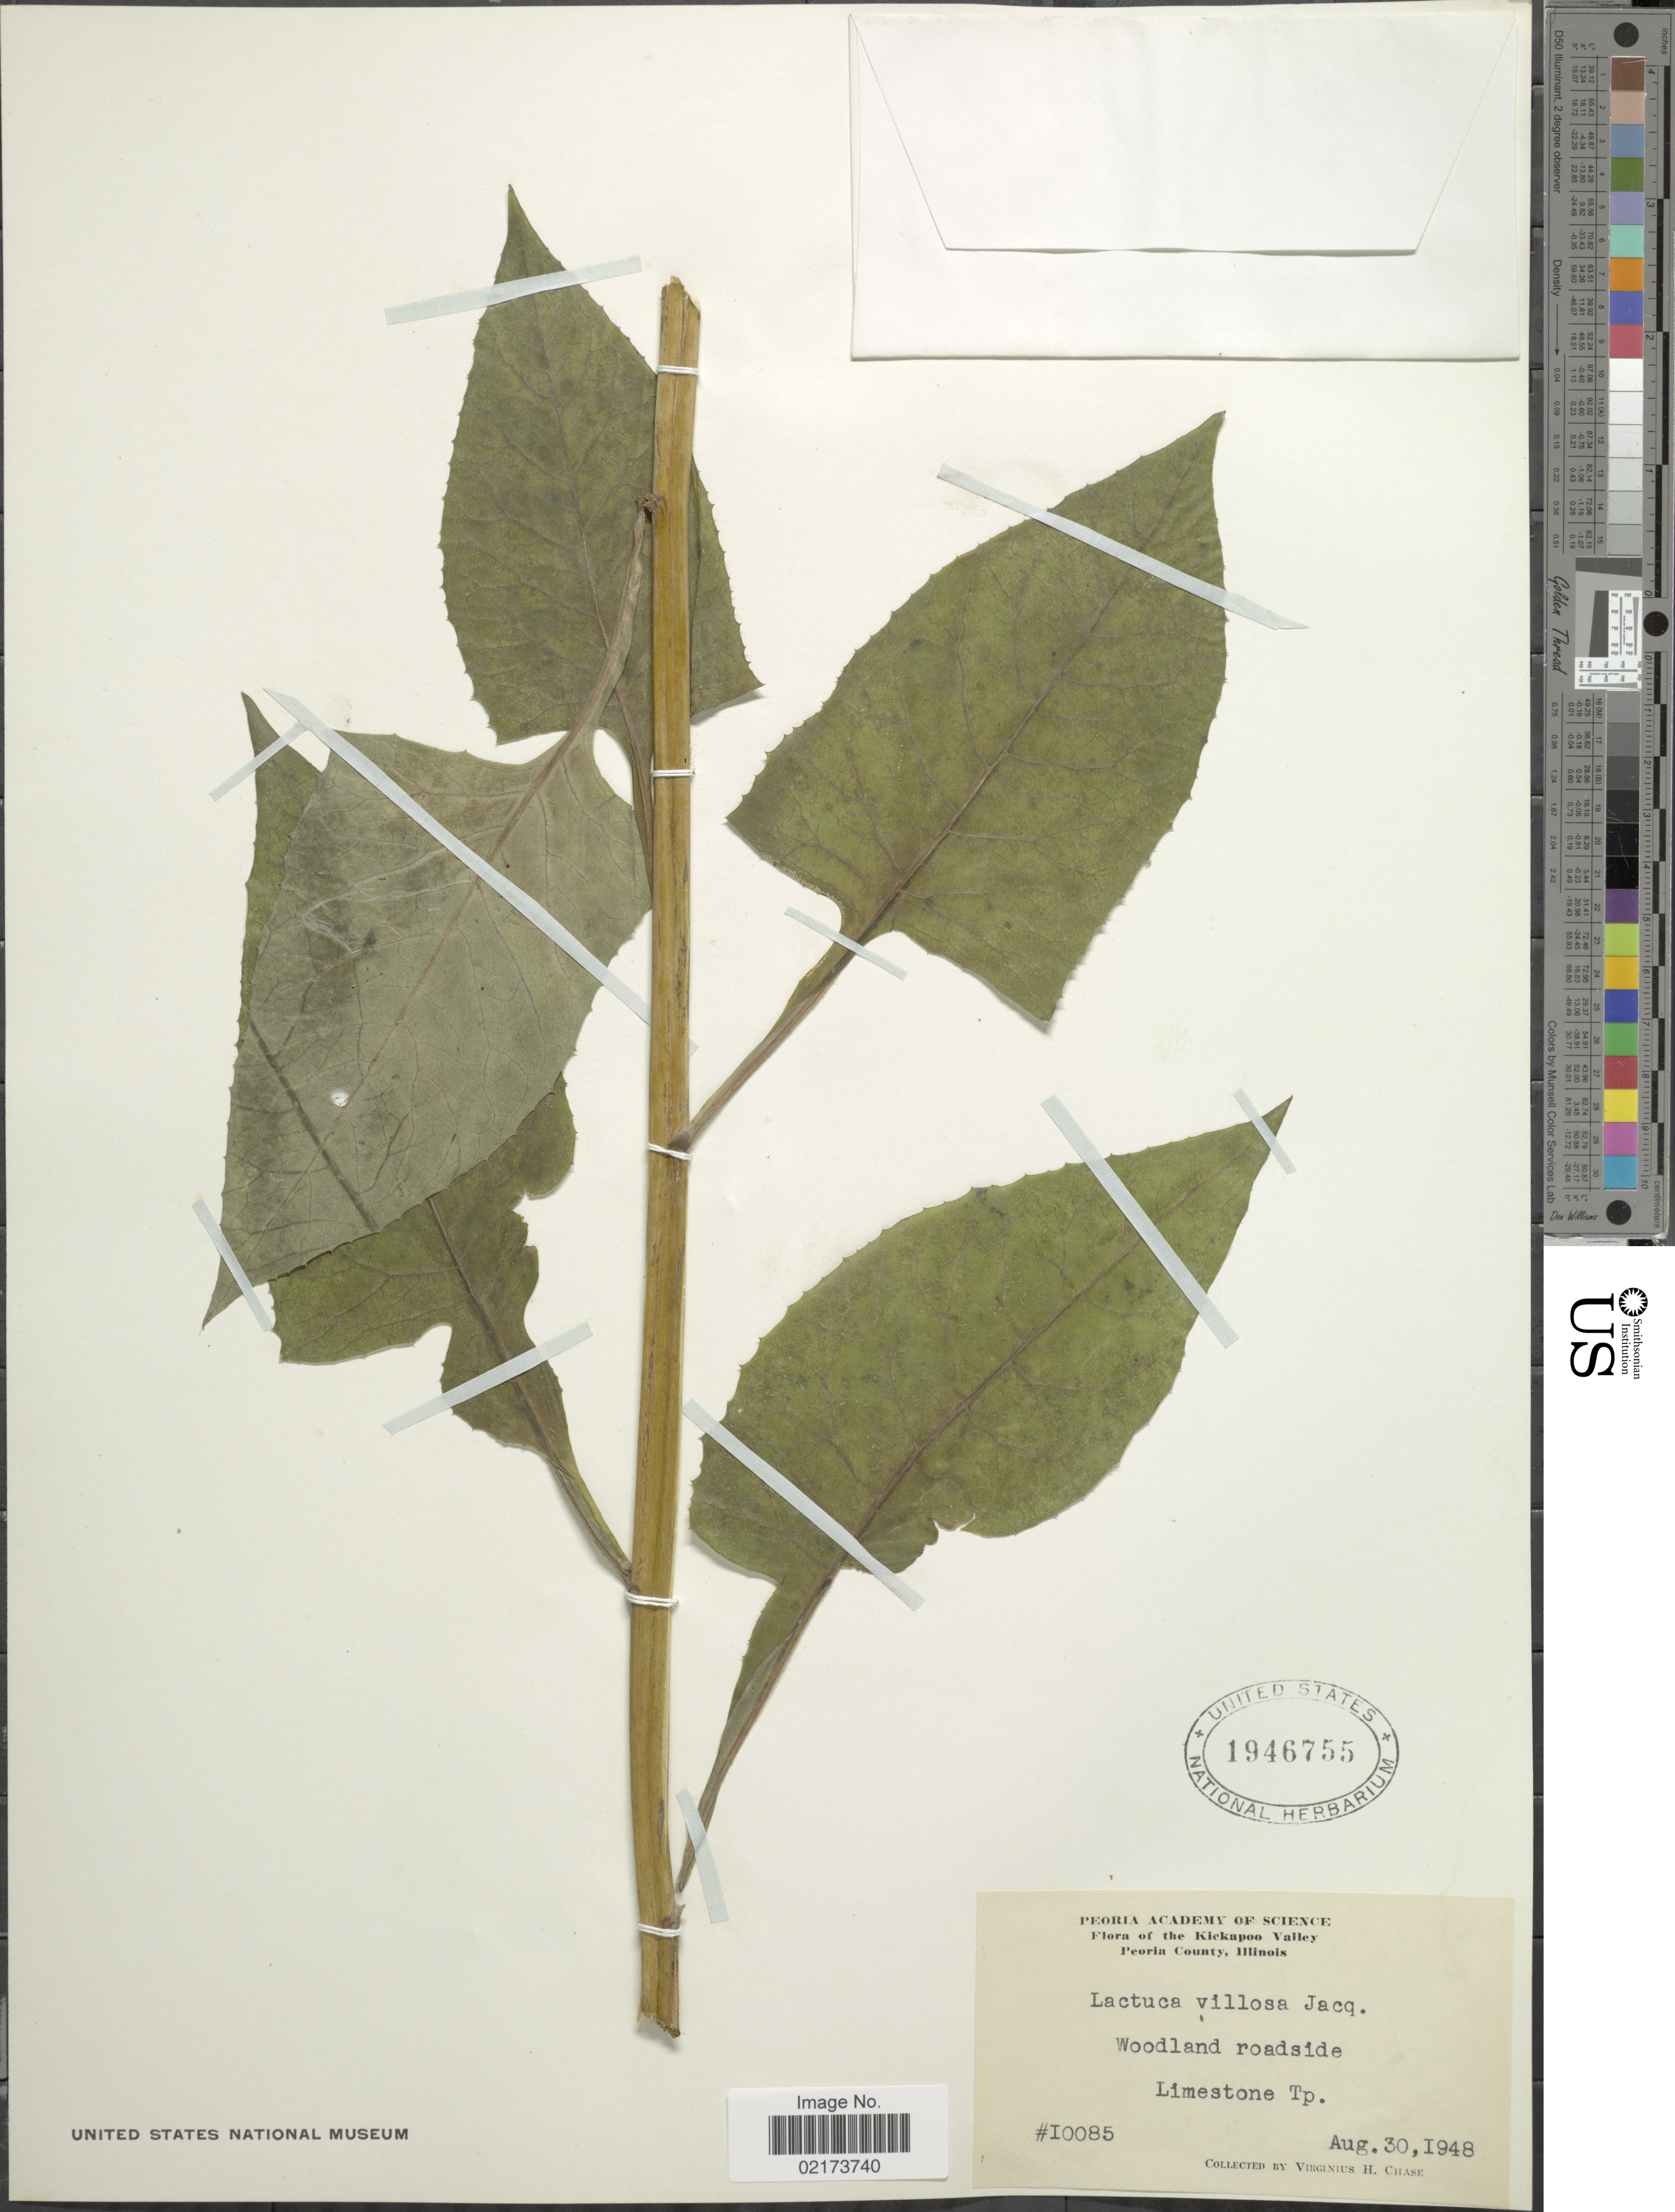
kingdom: Plantae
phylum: Tracheophyta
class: Magnoliopsida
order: Asterales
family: Asteraceae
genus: Lactuca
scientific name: Lactuca floridana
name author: (L.) Gaertn.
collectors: V. H. Chase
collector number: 10085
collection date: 1948-08-30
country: United States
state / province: Illinois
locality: Kickapoo Valley, Peoria County, Limestone Tp.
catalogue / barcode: US 1946755